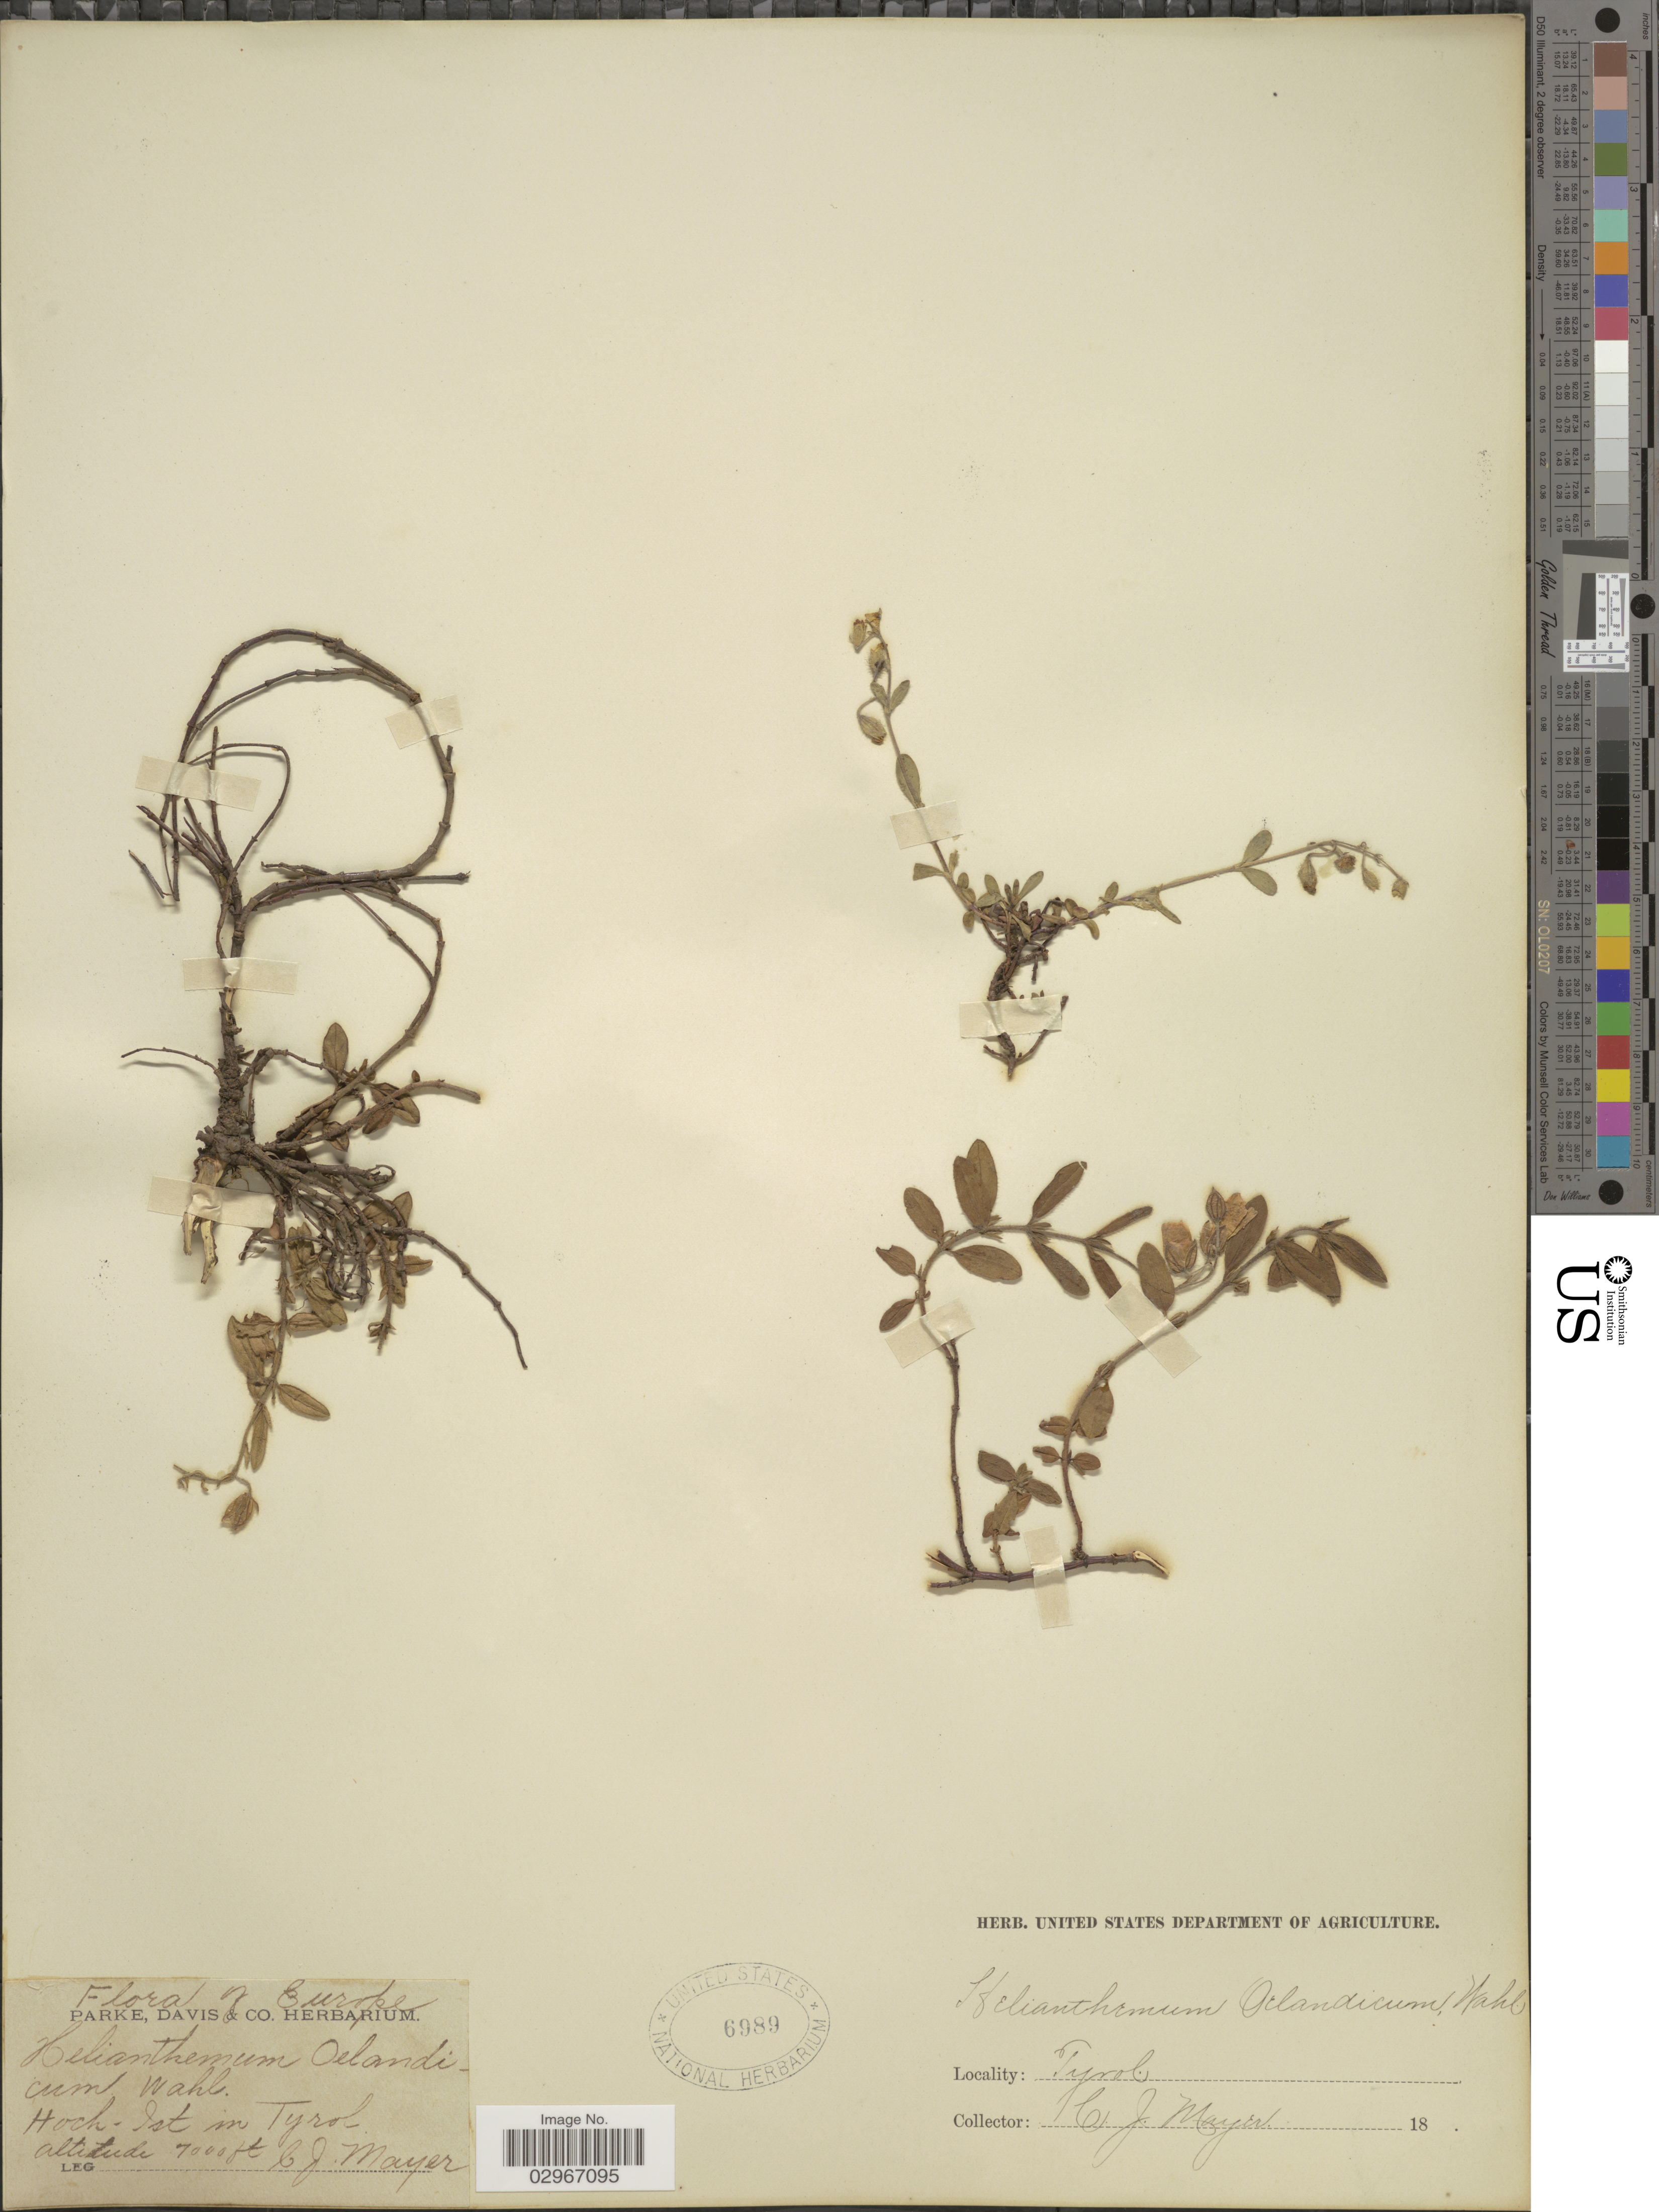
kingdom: Plantae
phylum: Tracheophyta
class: Magnoliopsida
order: Malvales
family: Cistaceae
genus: Helianthemum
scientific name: Helianthemum oelandicum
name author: (L.) DC.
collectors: C. Mayer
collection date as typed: Transcribed d/m/y: //18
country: Austria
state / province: Tirol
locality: Europe. Hoch - Ist in Tyrol.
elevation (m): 2134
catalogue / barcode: US 6989